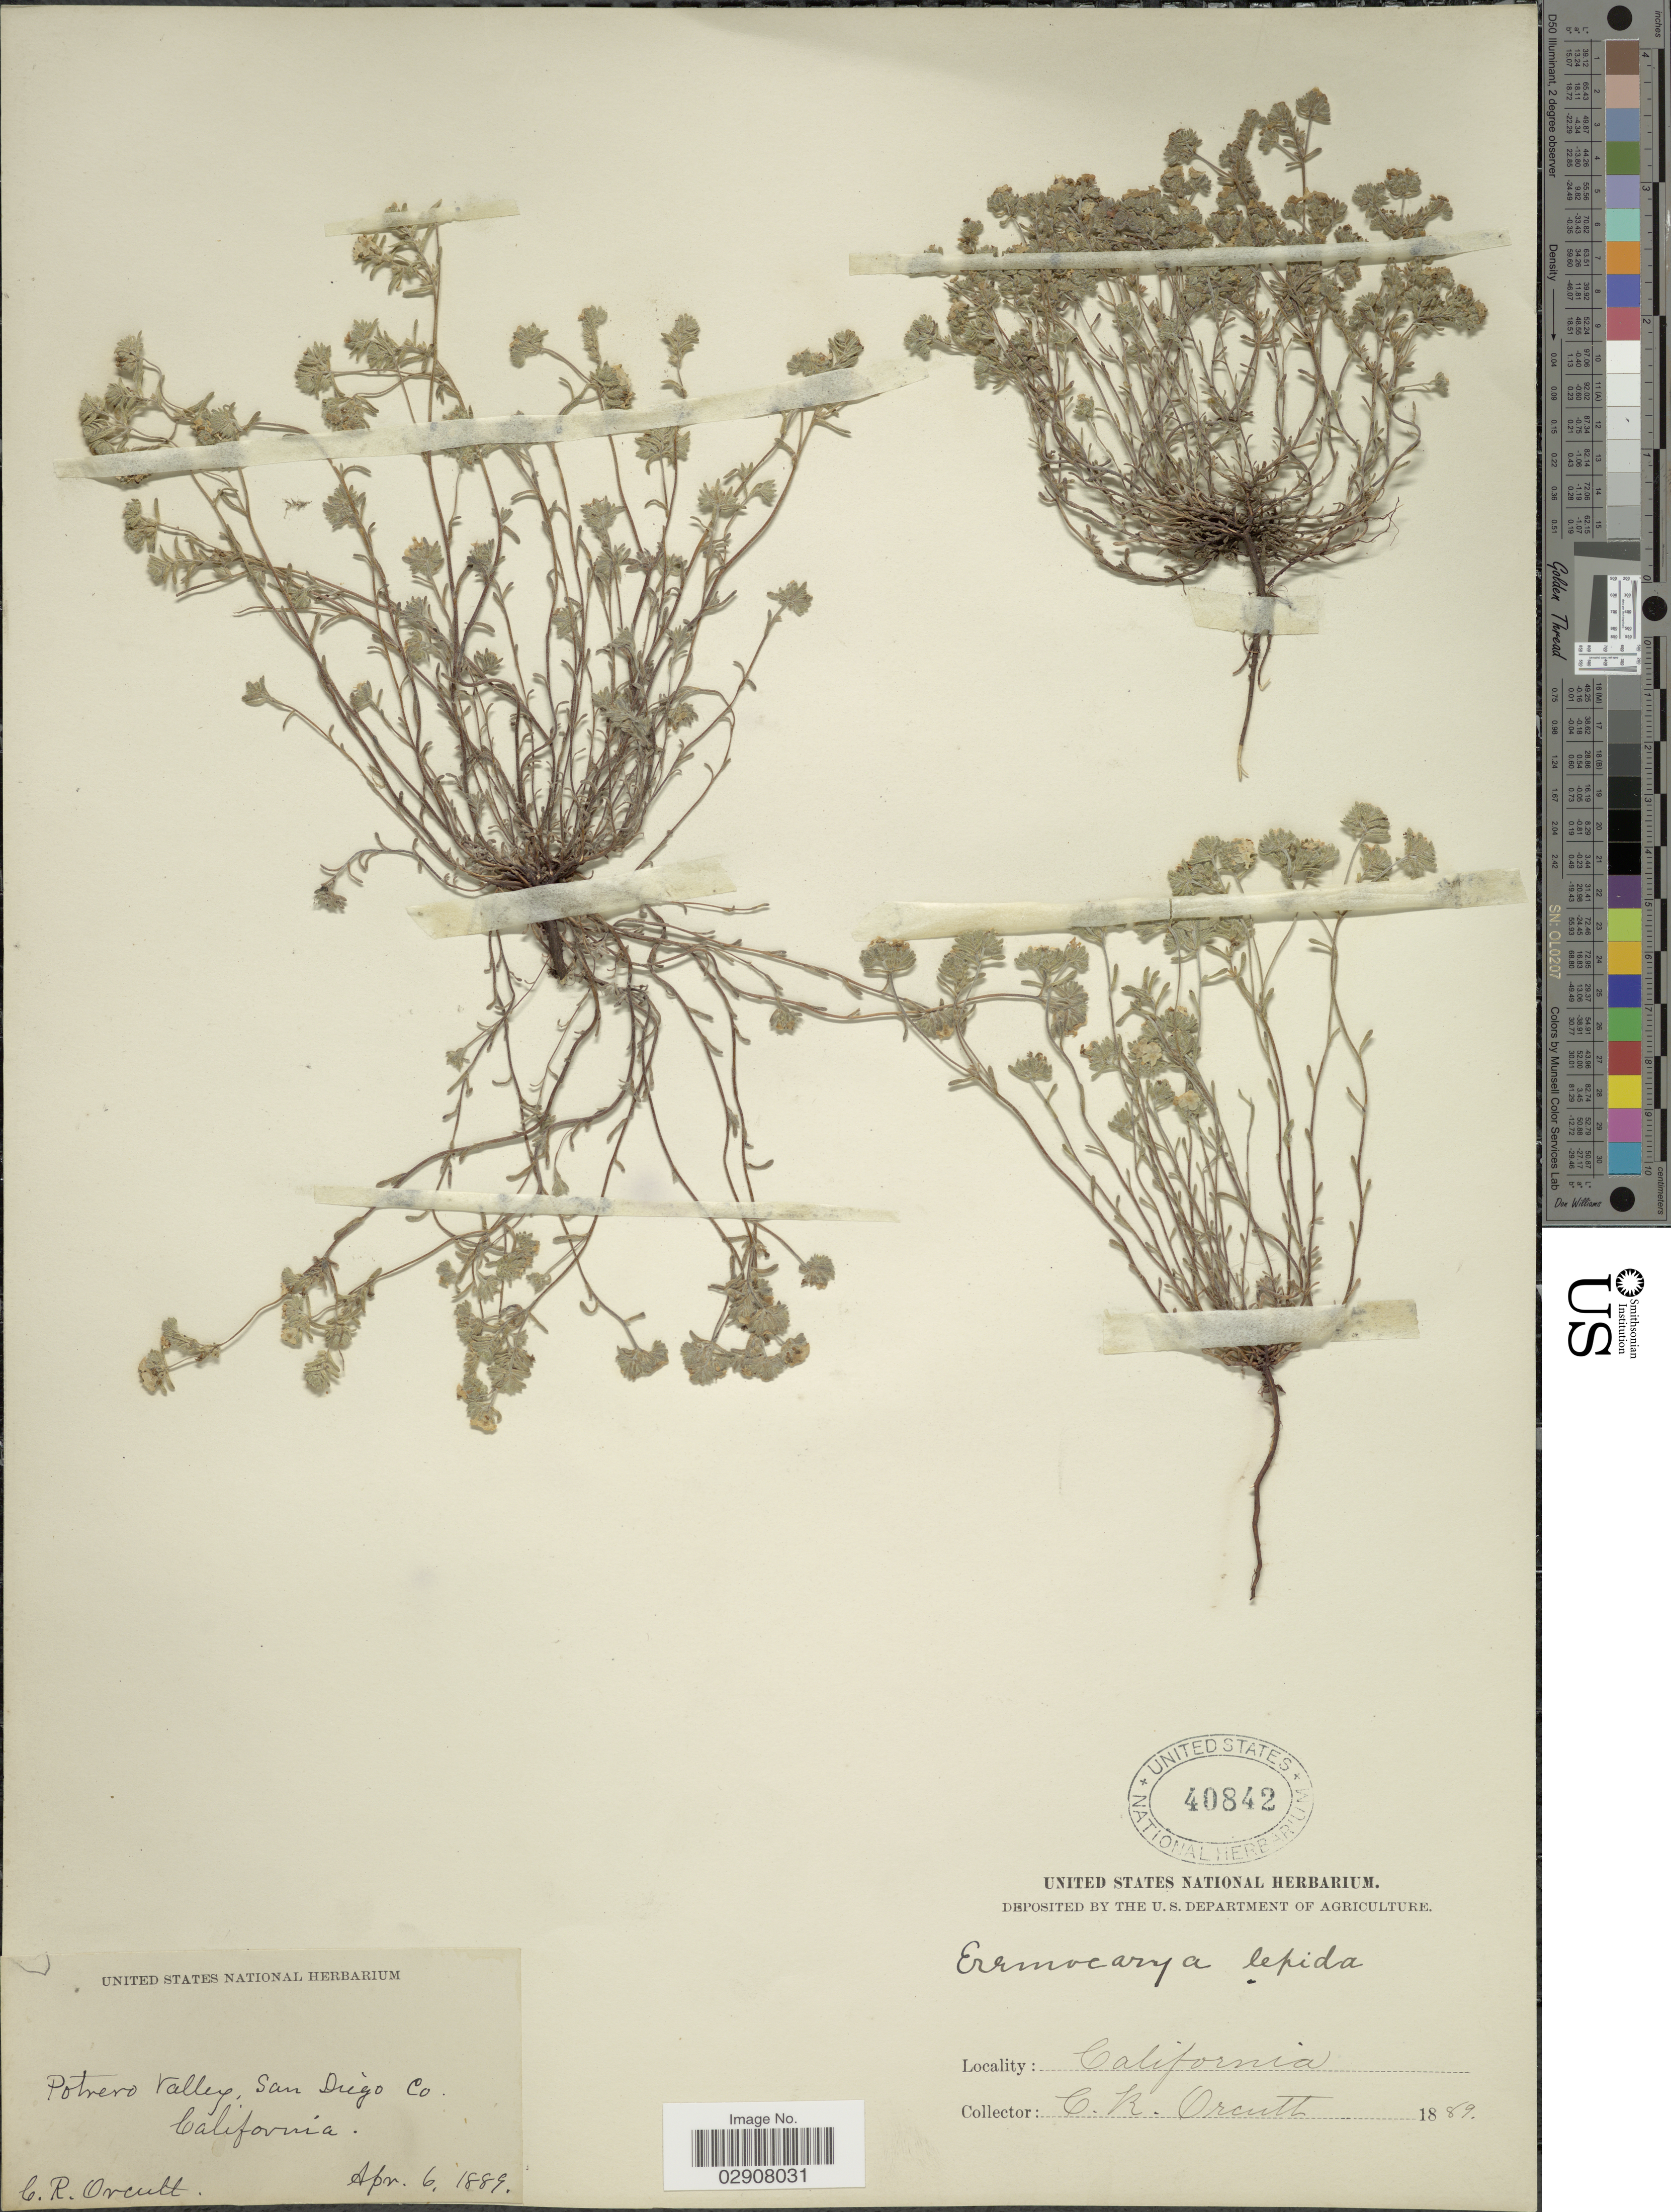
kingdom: Plantae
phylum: Tracheophyta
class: Magnoliopsida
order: Boraginales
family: Boraginaceae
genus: Cryptantha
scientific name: Cryptantha micrantha var. lepida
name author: (A. Gray) I.M. Johnst.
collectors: C. R. Orcutt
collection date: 1889-04-06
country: United States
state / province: California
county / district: San Diego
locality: Potrero Valley, San Diego Co.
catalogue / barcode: US 40842